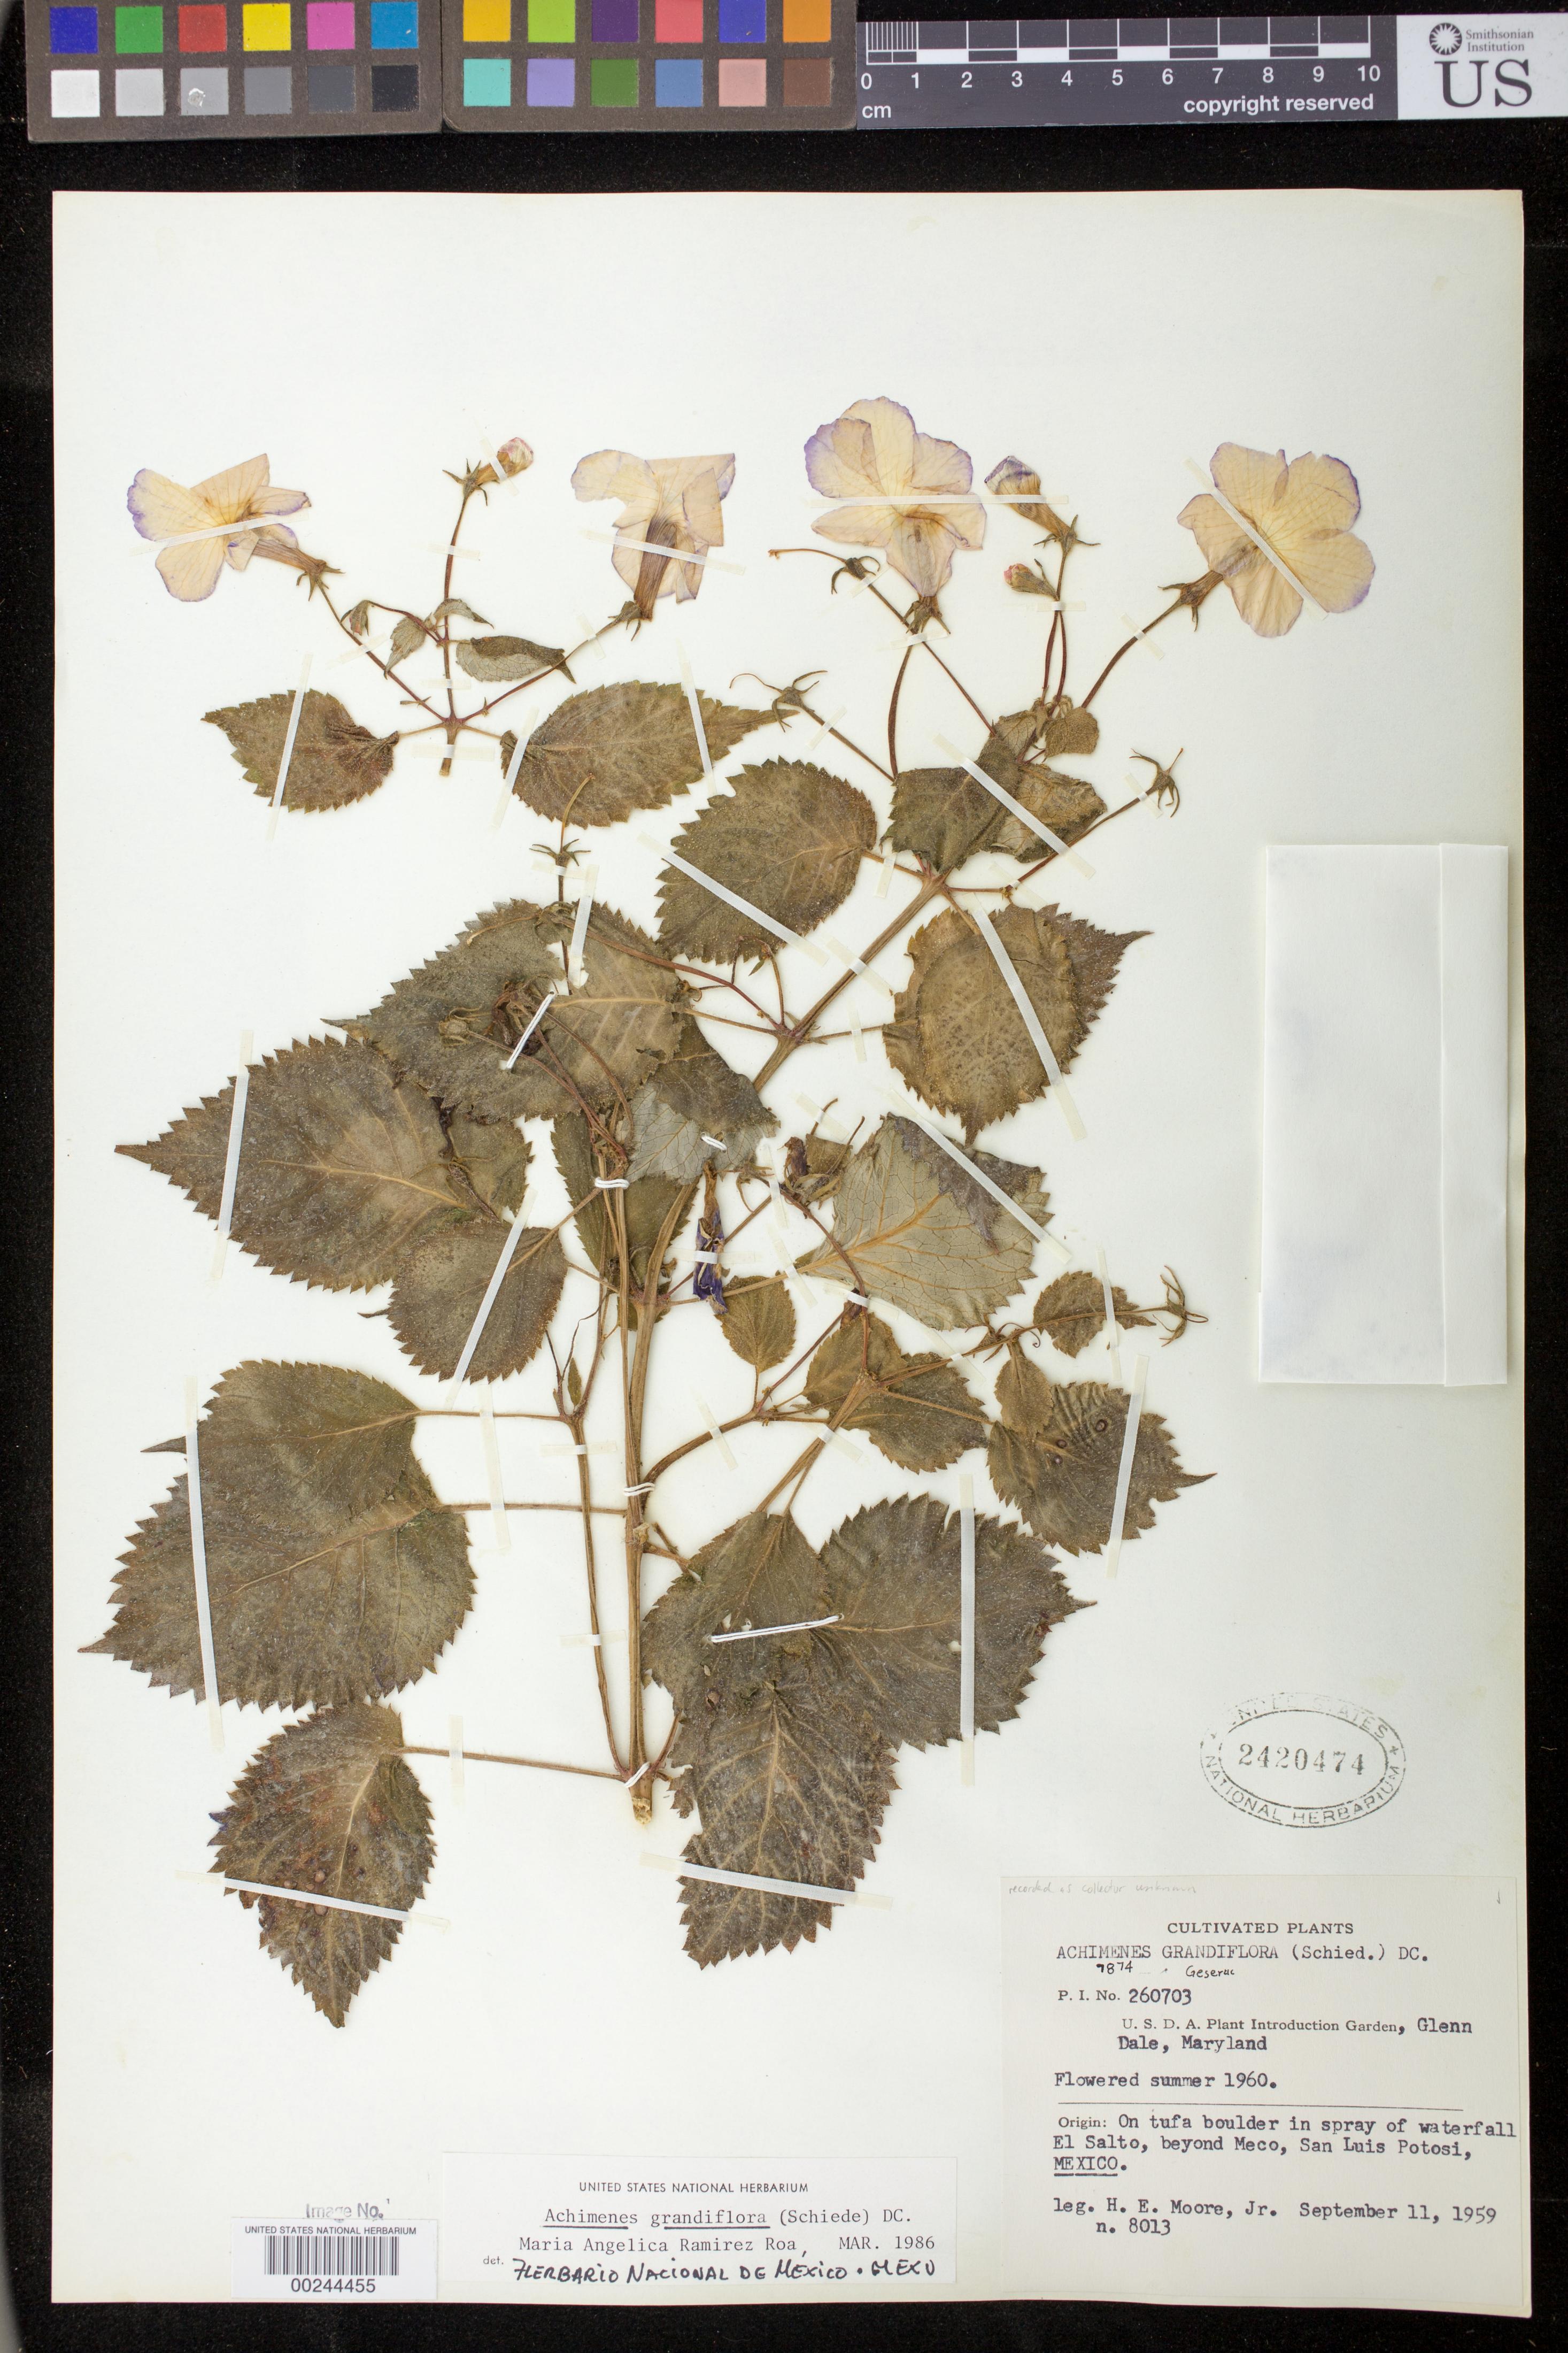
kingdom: Plantae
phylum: Tracheophyta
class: Magnoliopsida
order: Lamiales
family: Gesneriaceae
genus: Achimenes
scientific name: Achimenes grandiflora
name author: (Schiede) DC.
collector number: P.I. No. 260703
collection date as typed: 1960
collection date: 1960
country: Mexico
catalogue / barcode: US 2420474